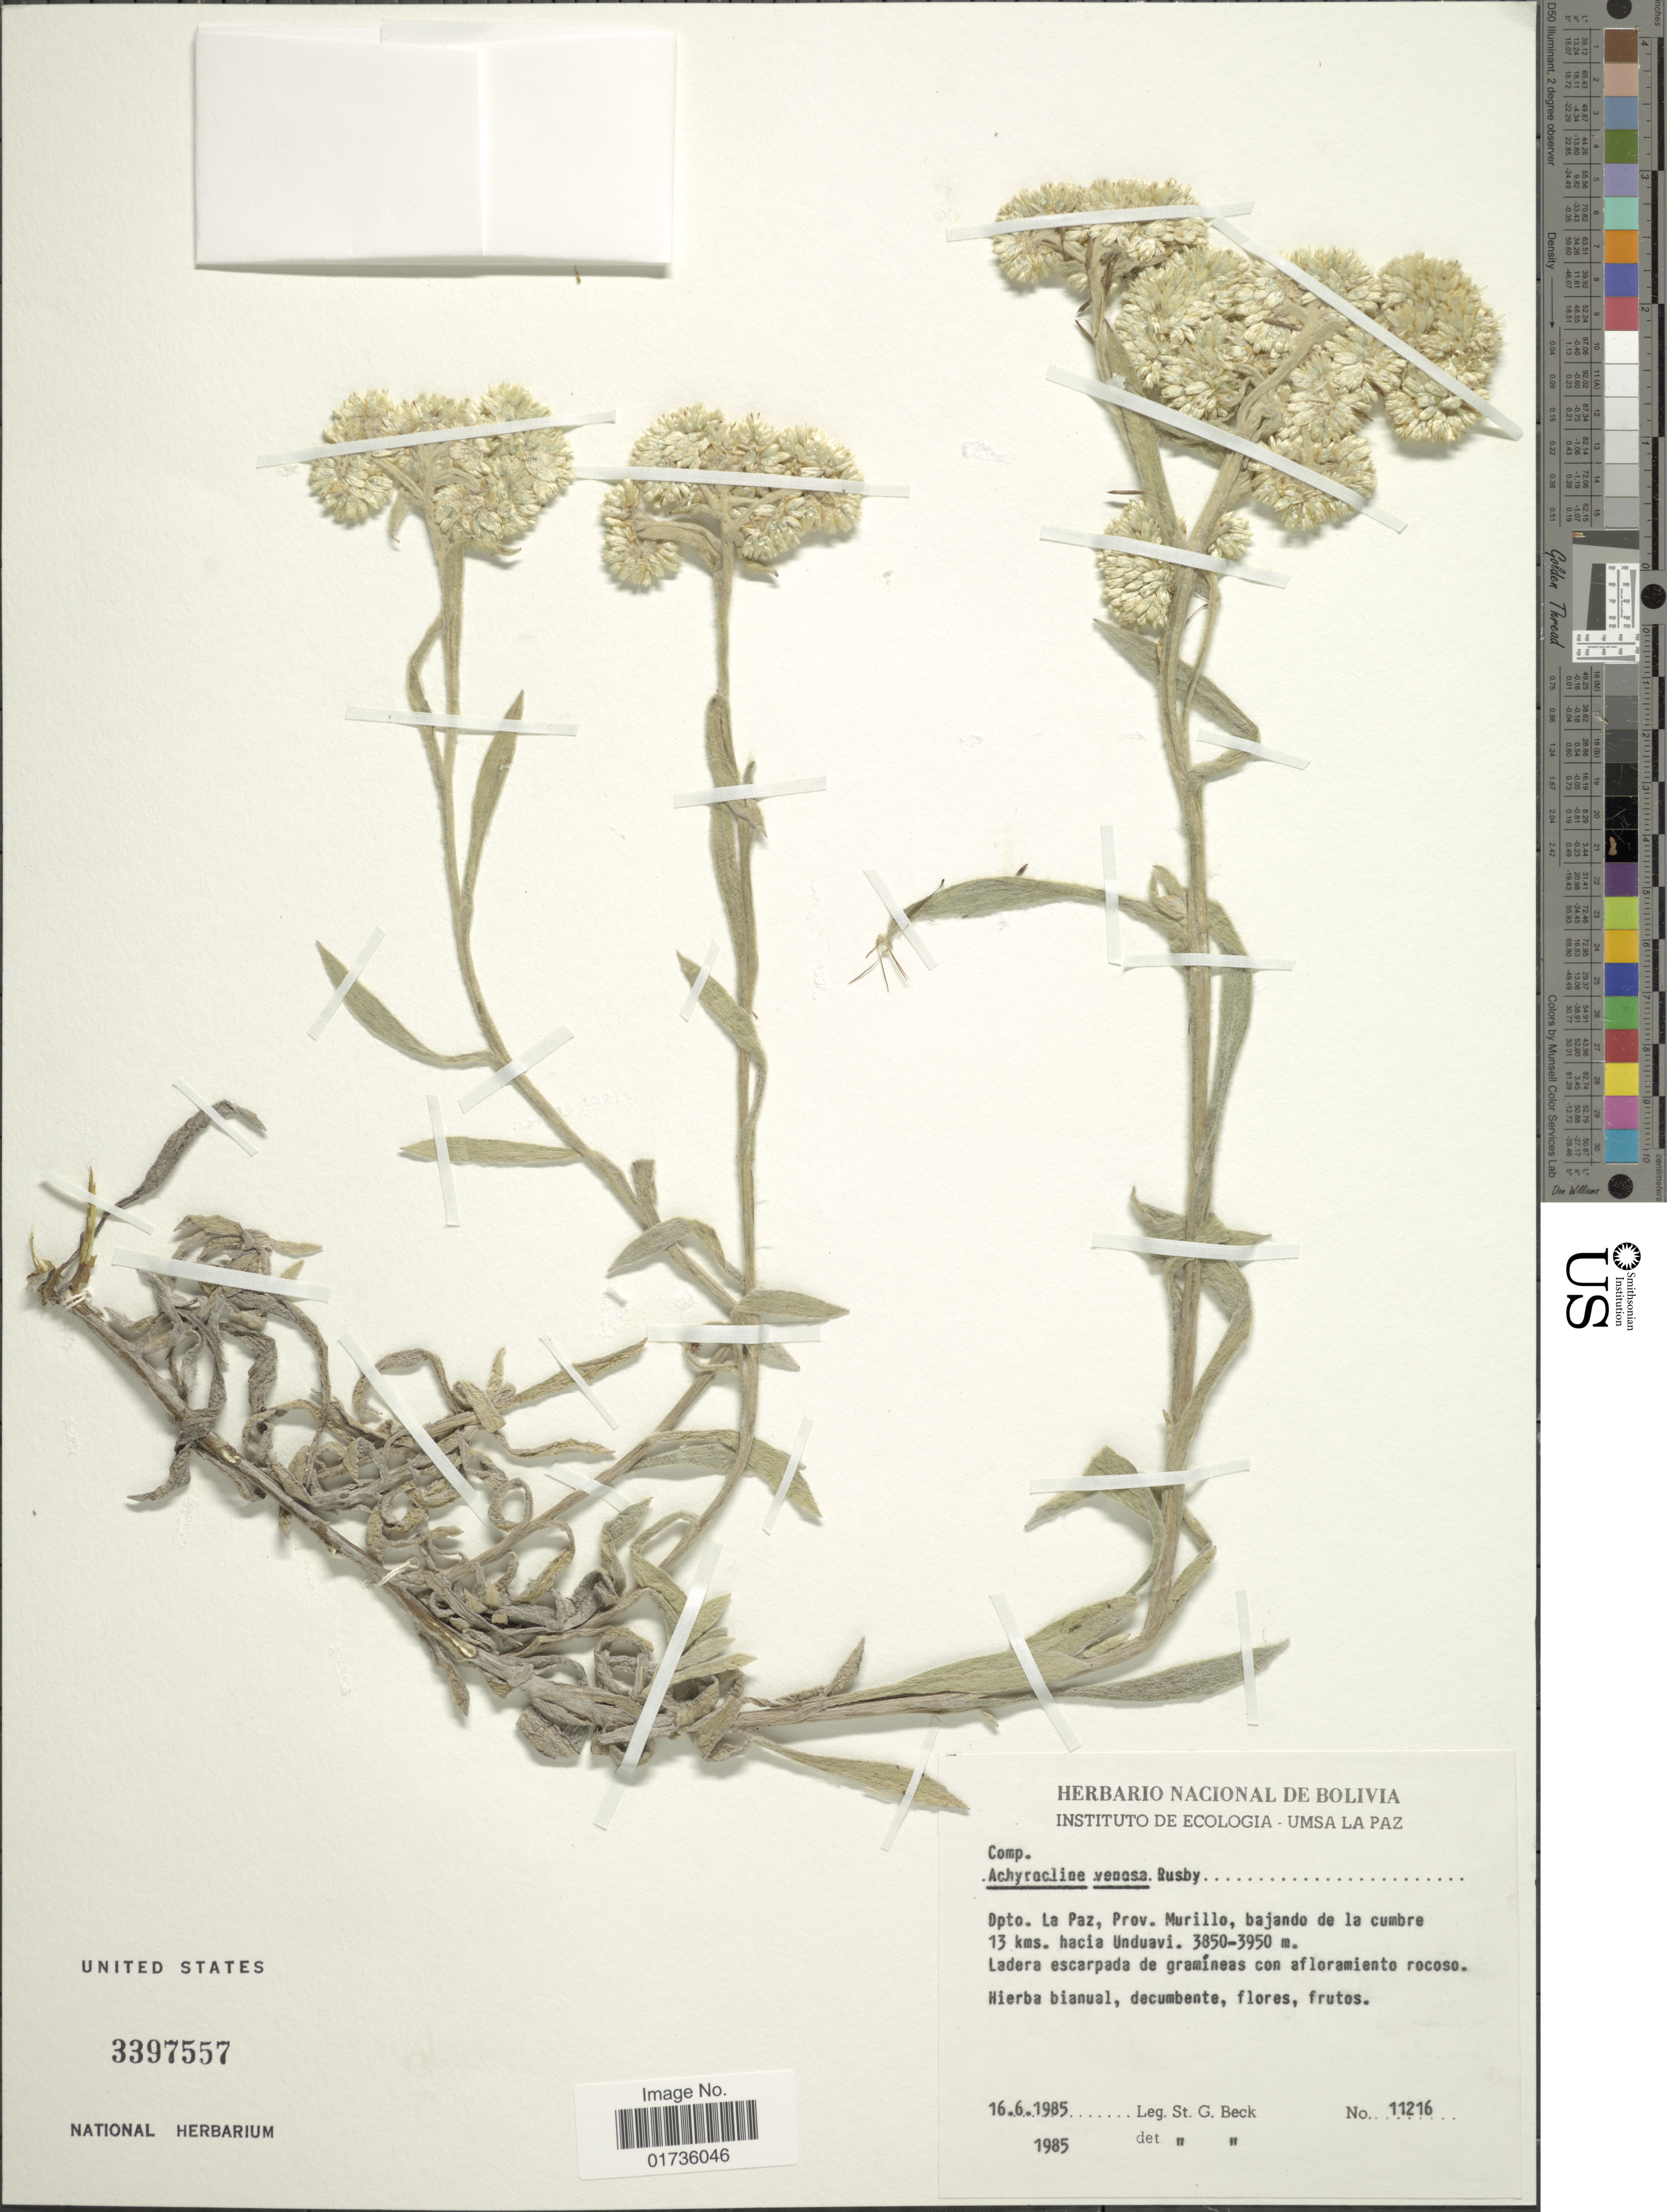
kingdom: Plantae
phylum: Tracheophyta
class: Magnoliopsida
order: Asterales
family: Asteraceae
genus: Achyrocline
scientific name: Achyrocline venosa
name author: Rusby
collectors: S. G. Beck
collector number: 11216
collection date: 1985-06-16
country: Bolivia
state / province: La Paz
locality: Dpto La Paz, Prov. Murillo, bajando de la cumbre 13 kms hacia Unduavi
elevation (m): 3850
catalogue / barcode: US 3397557